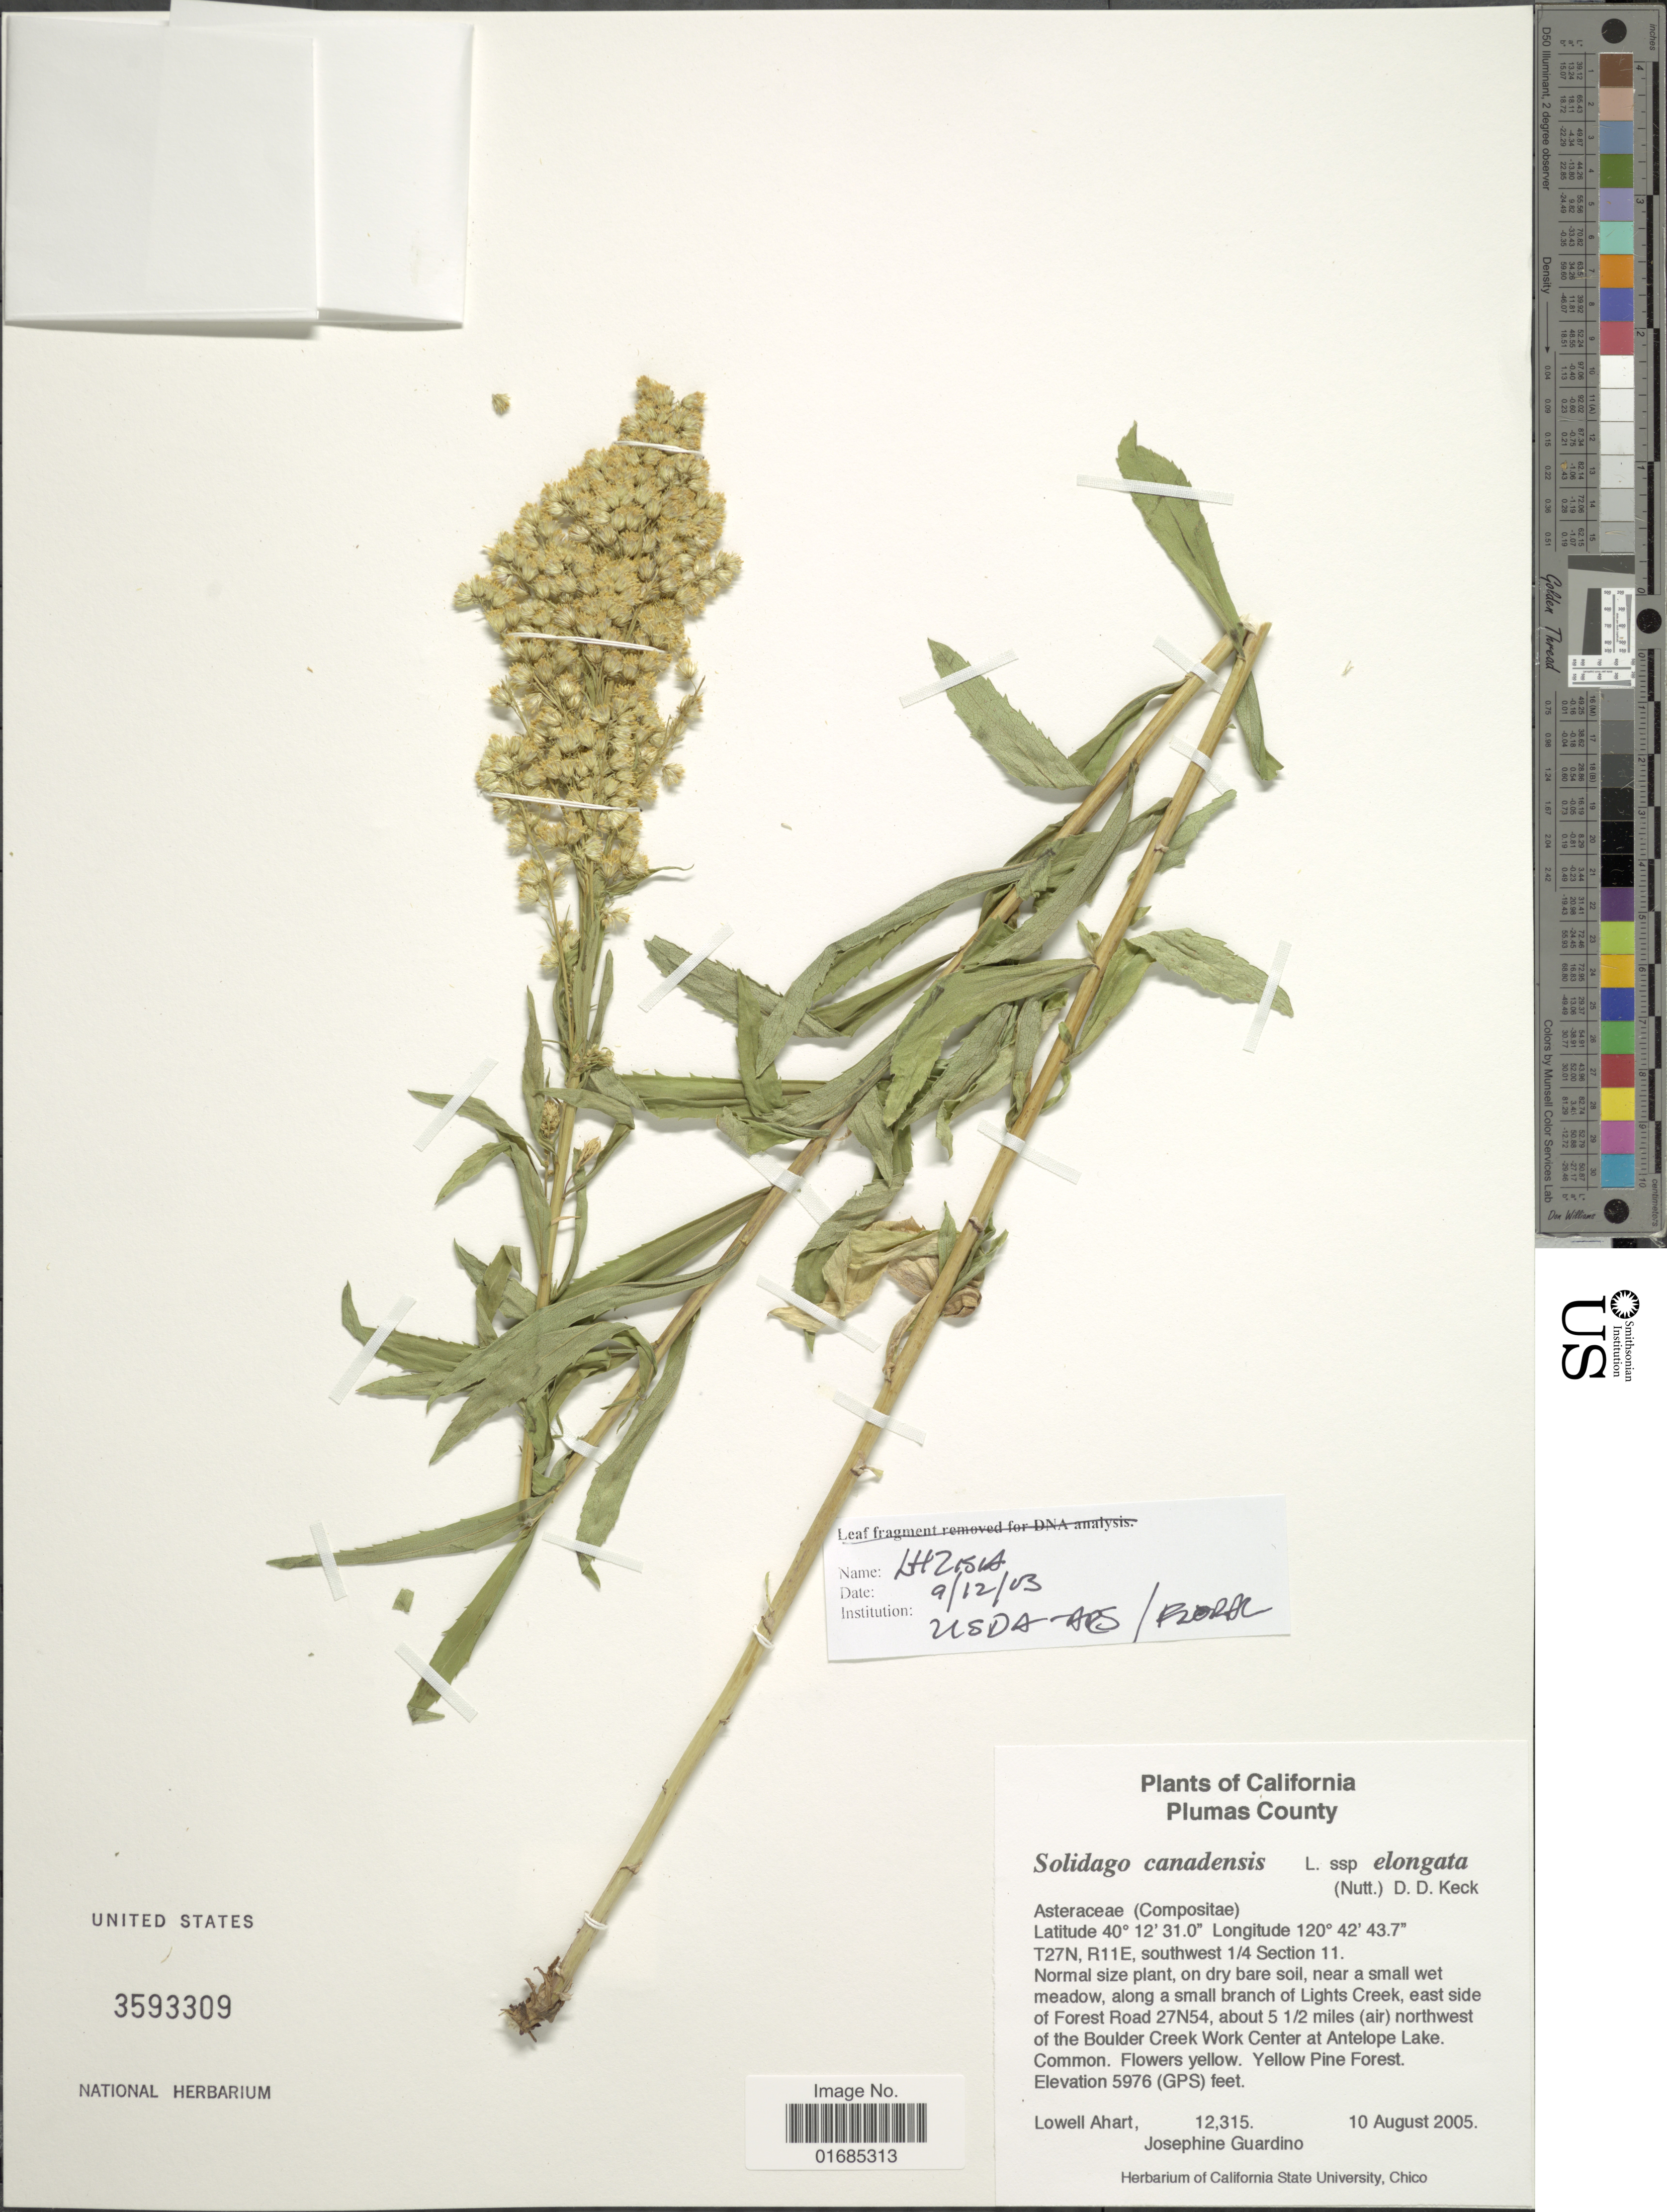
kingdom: Plantae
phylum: Tracheophyta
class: Magnoliopsida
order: Asterales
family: Asteraceae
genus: Solidago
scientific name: Solidago canadensis var. canadensis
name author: L.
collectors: L. Ahart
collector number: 12315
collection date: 2005-08-10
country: United States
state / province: California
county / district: Plumas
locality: Plumas County, T27N, R11E, southwest 1/4 Section 11., normal size plant, on dry bare soil, near a small wet meadow, along a small branch of Light Creek, east side of Forest Road 27N54, about 5 1/2 miles (air) northwest of the Boulder Creek Work Center at Antelope Lake, Yellow Pine Forest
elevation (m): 1821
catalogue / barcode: US 3593309